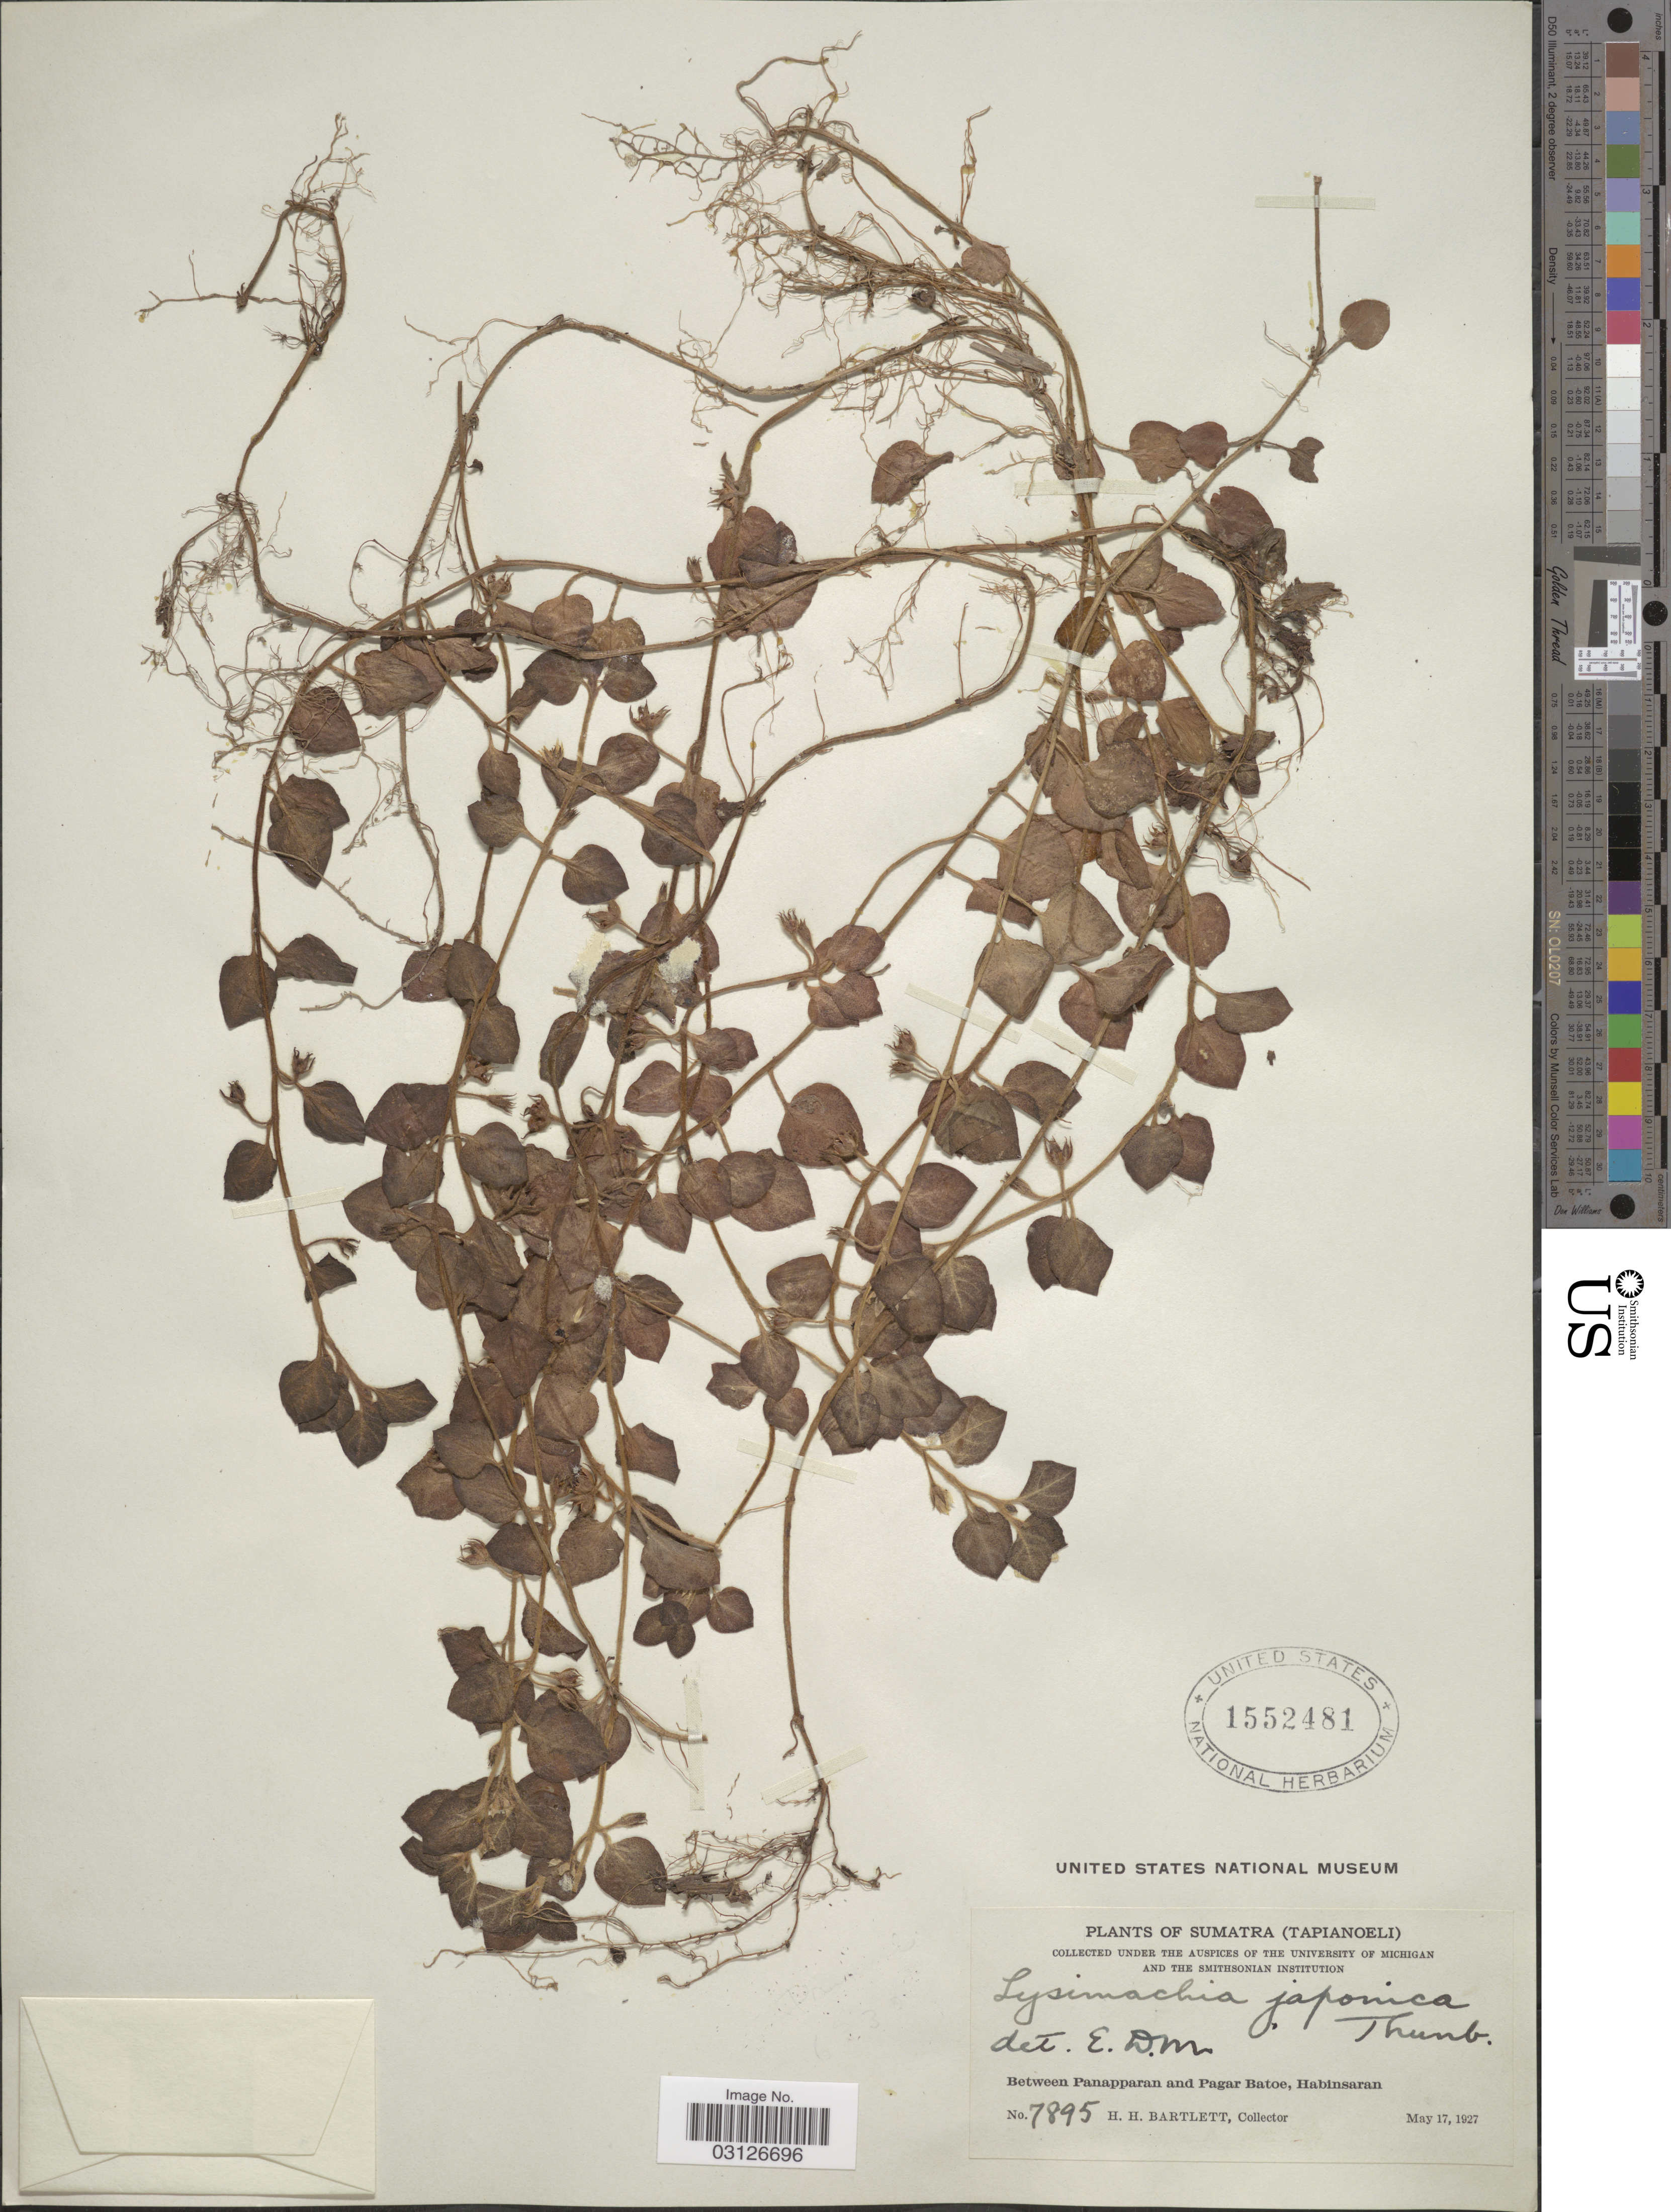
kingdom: Plantae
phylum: Tracheophyta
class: Magnoliopsida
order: Ericales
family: Primulaceae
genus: Lysimachia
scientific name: Lysimachia japonica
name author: Thunb.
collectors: H. H. Bartlett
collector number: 7895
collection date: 1927-05-17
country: Indonesia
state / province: Sumatra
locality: (Tapianoeli). Between Panapparan and Pagar Batoe, Habinsaran.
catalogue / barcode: US 1552481